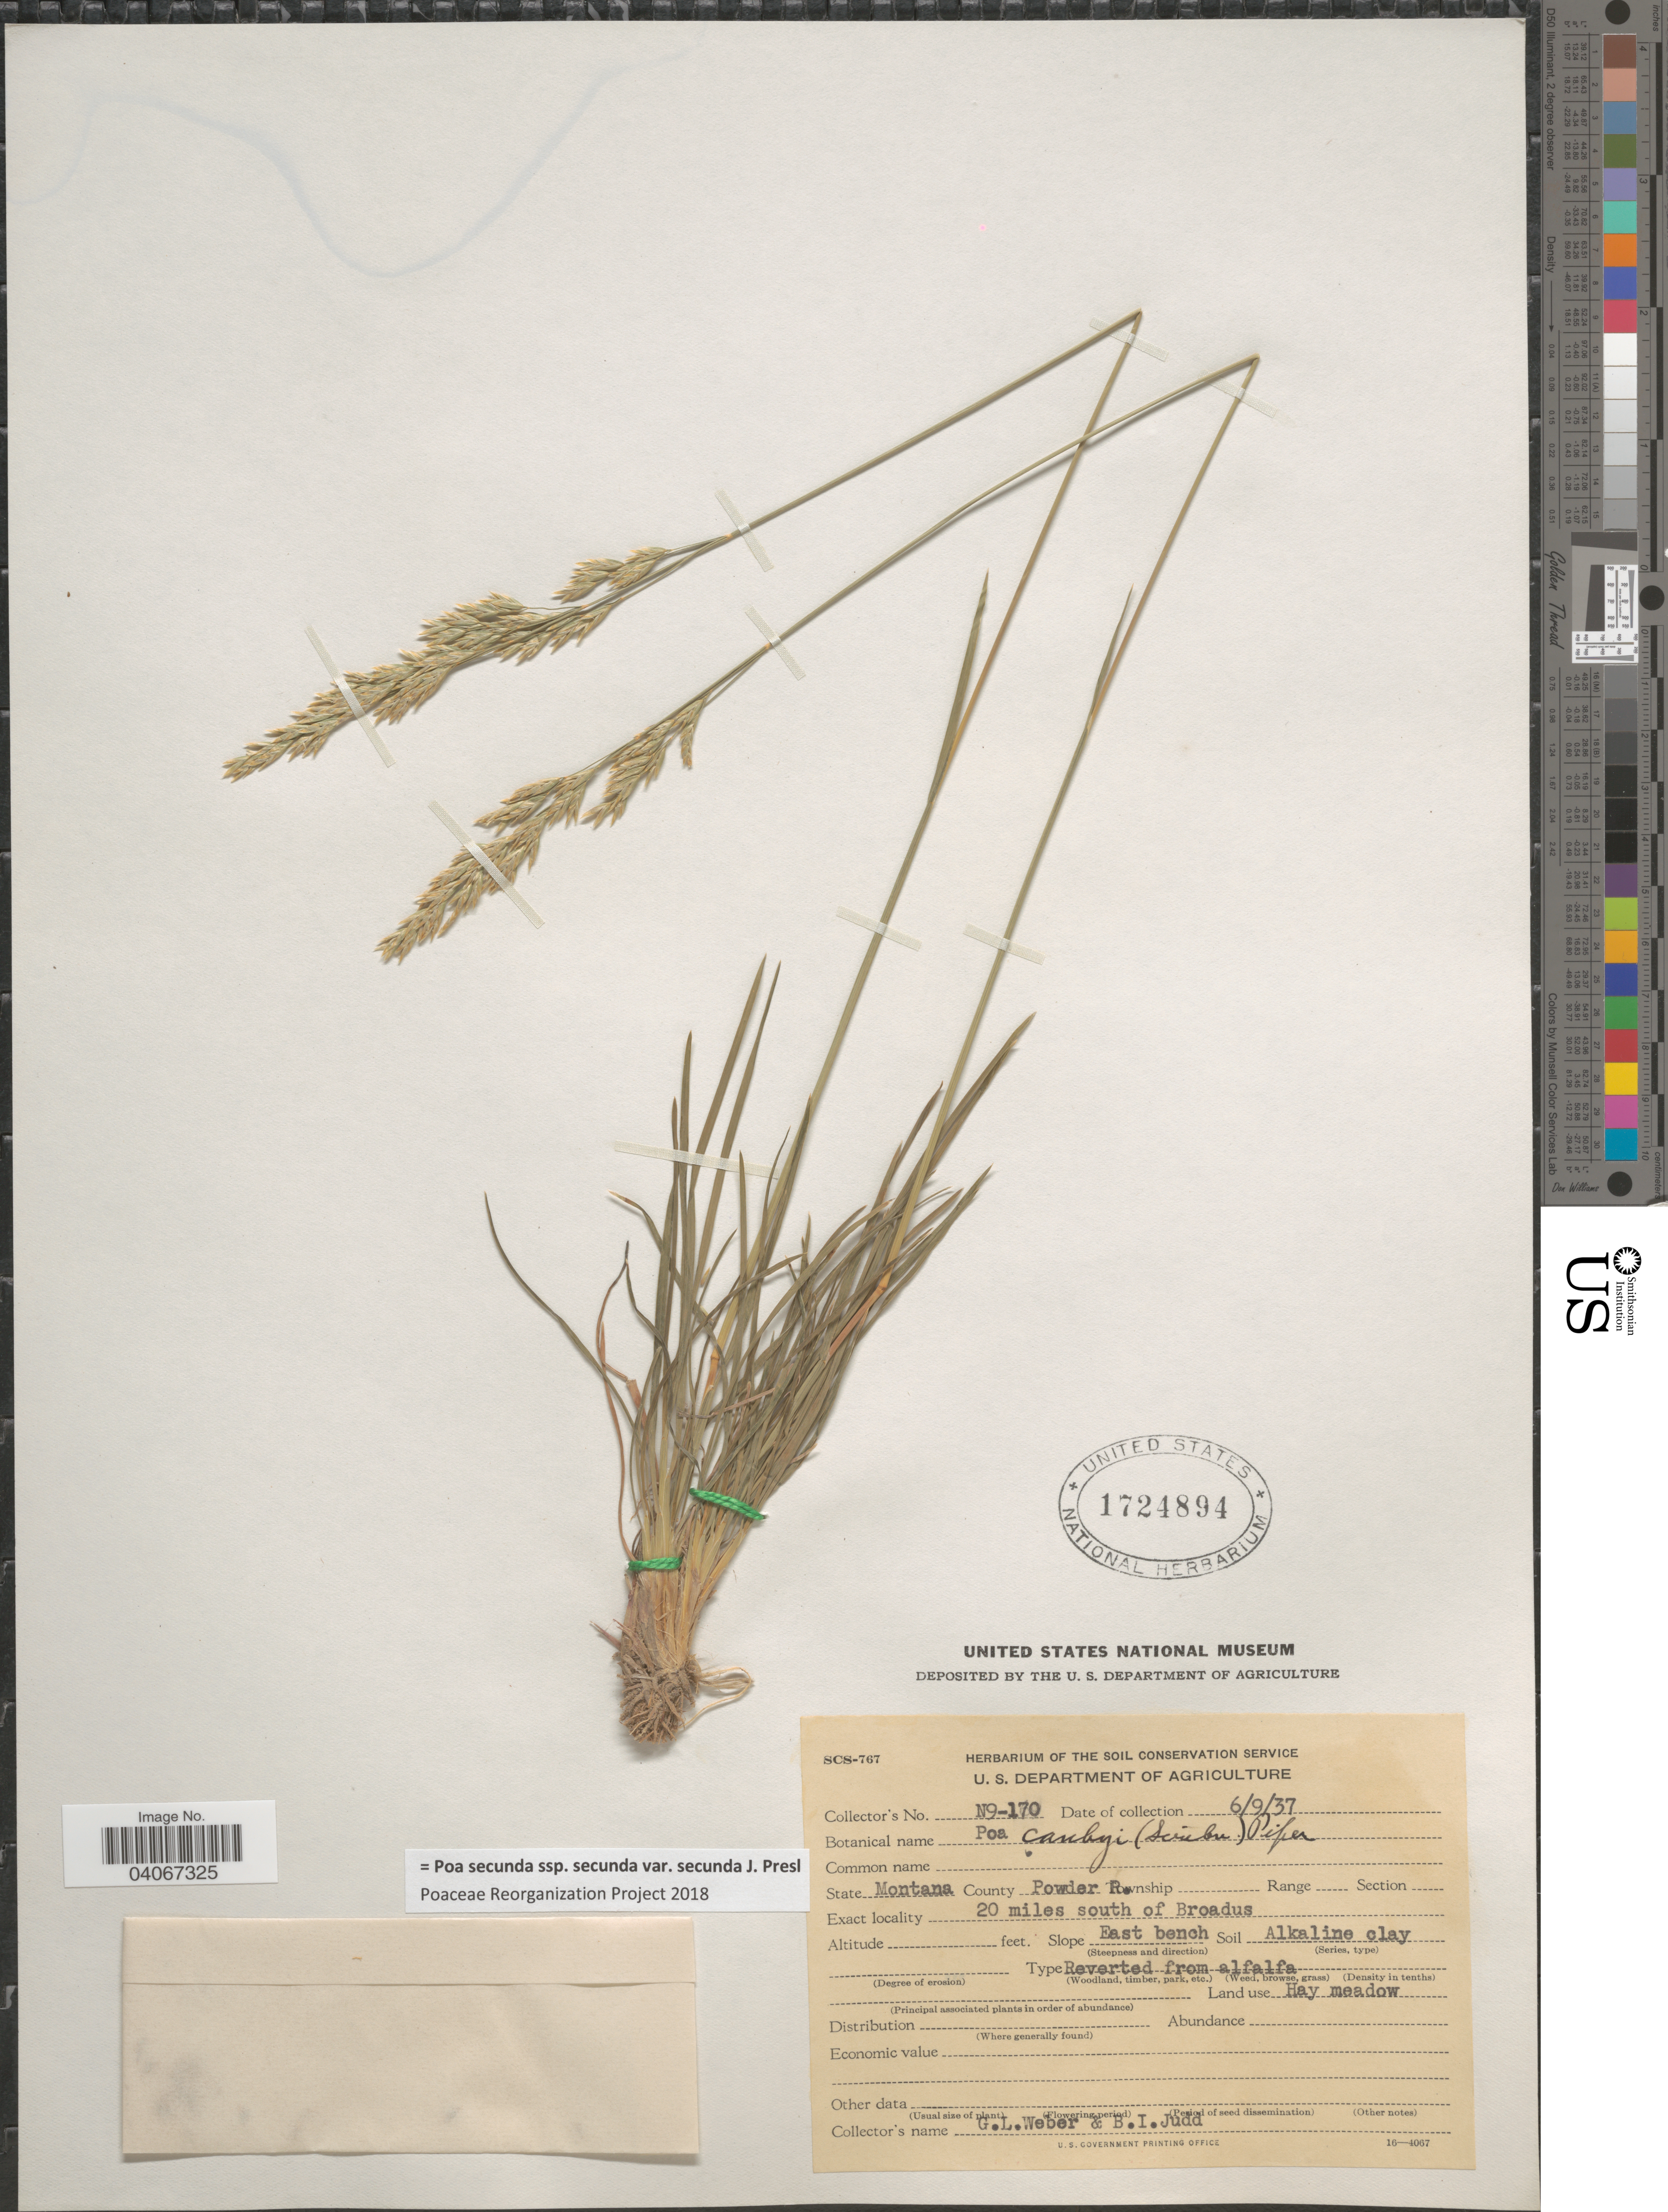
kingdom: Plantae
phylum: Tracheophyta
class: Liliopsida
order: Poales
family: Poaceae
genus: Poa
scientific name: Poa secunda subsp. secunda var. secunda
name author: J. Presl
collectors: G. Weber & B. Judd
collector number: N9-170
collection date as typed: Transcribed d/m/y: 9/6/37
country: United States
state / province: Montana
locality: County Powder R. 20 miles south of Broadus. East bench.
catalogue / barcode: US 1724894